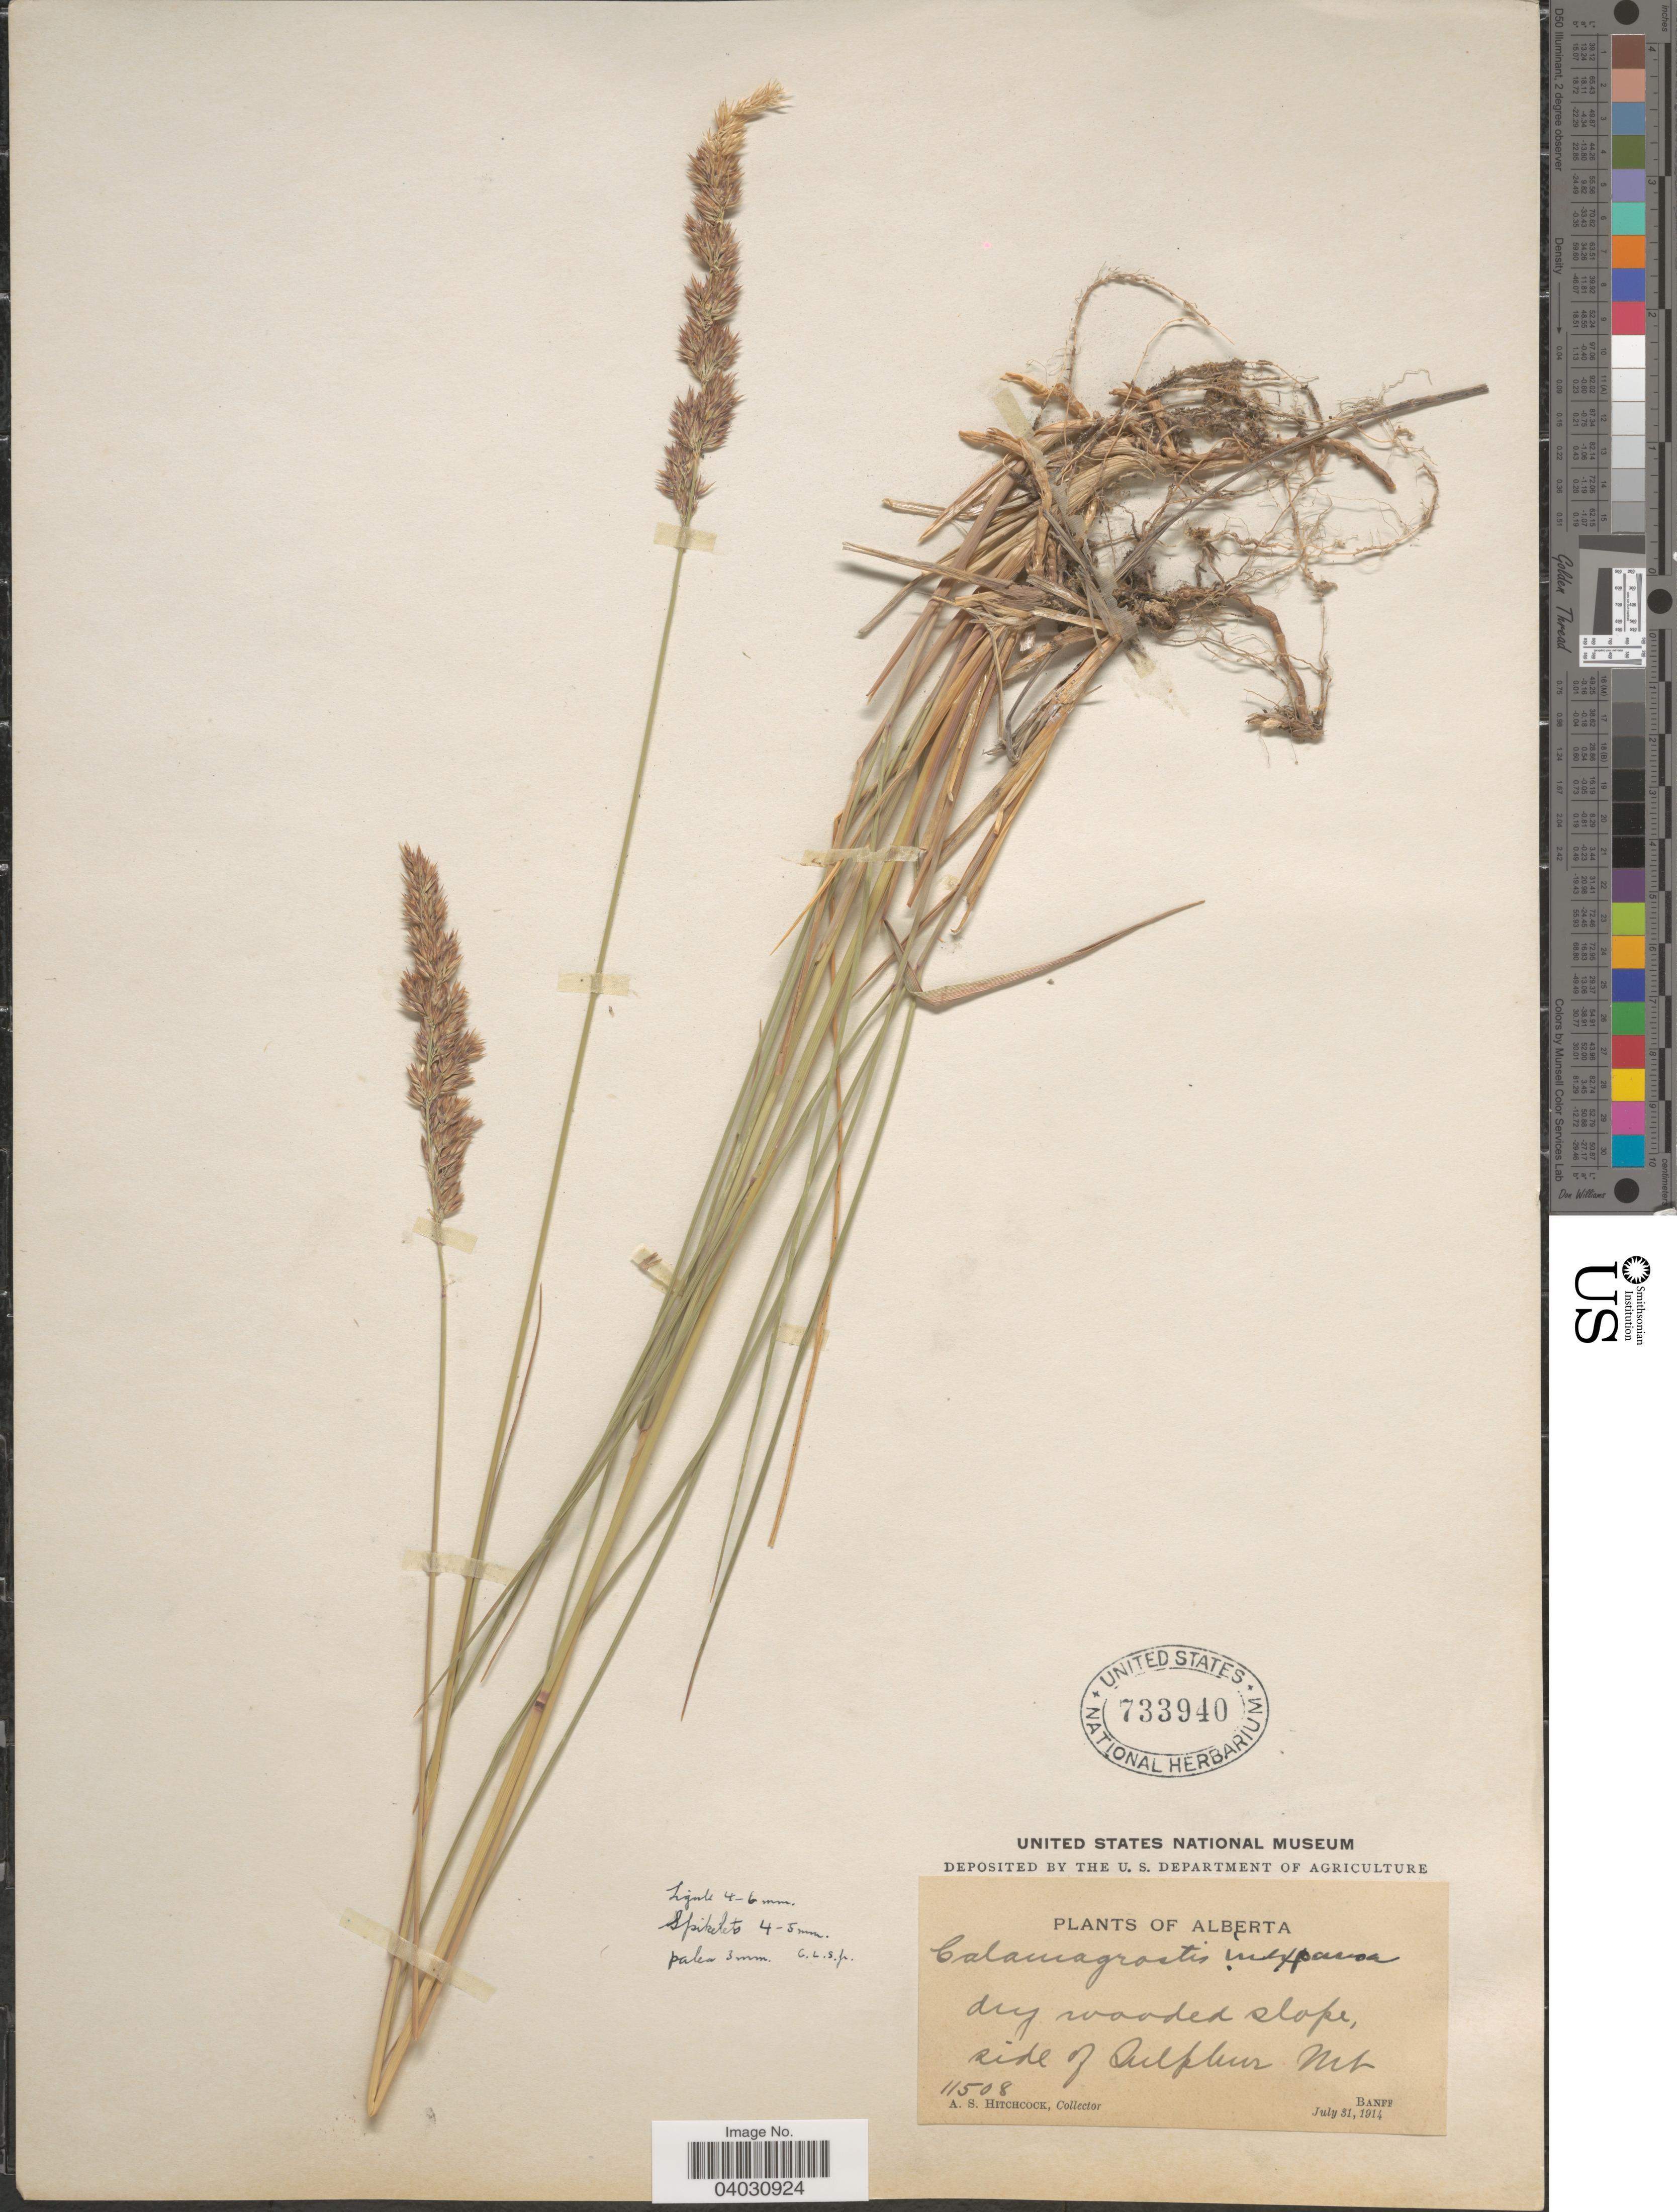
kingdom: Plantae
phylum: Tracheophyta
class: Liliopsida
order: Poales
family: Poaceae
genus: Calamagrostis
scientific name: Calamagrostis sp.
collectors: A. S. Hitchcock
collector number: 11508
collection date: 1914-07-31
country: Canada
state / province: Alberta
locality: Side of Sulphur Mt. Banff.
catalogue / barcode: US 733940